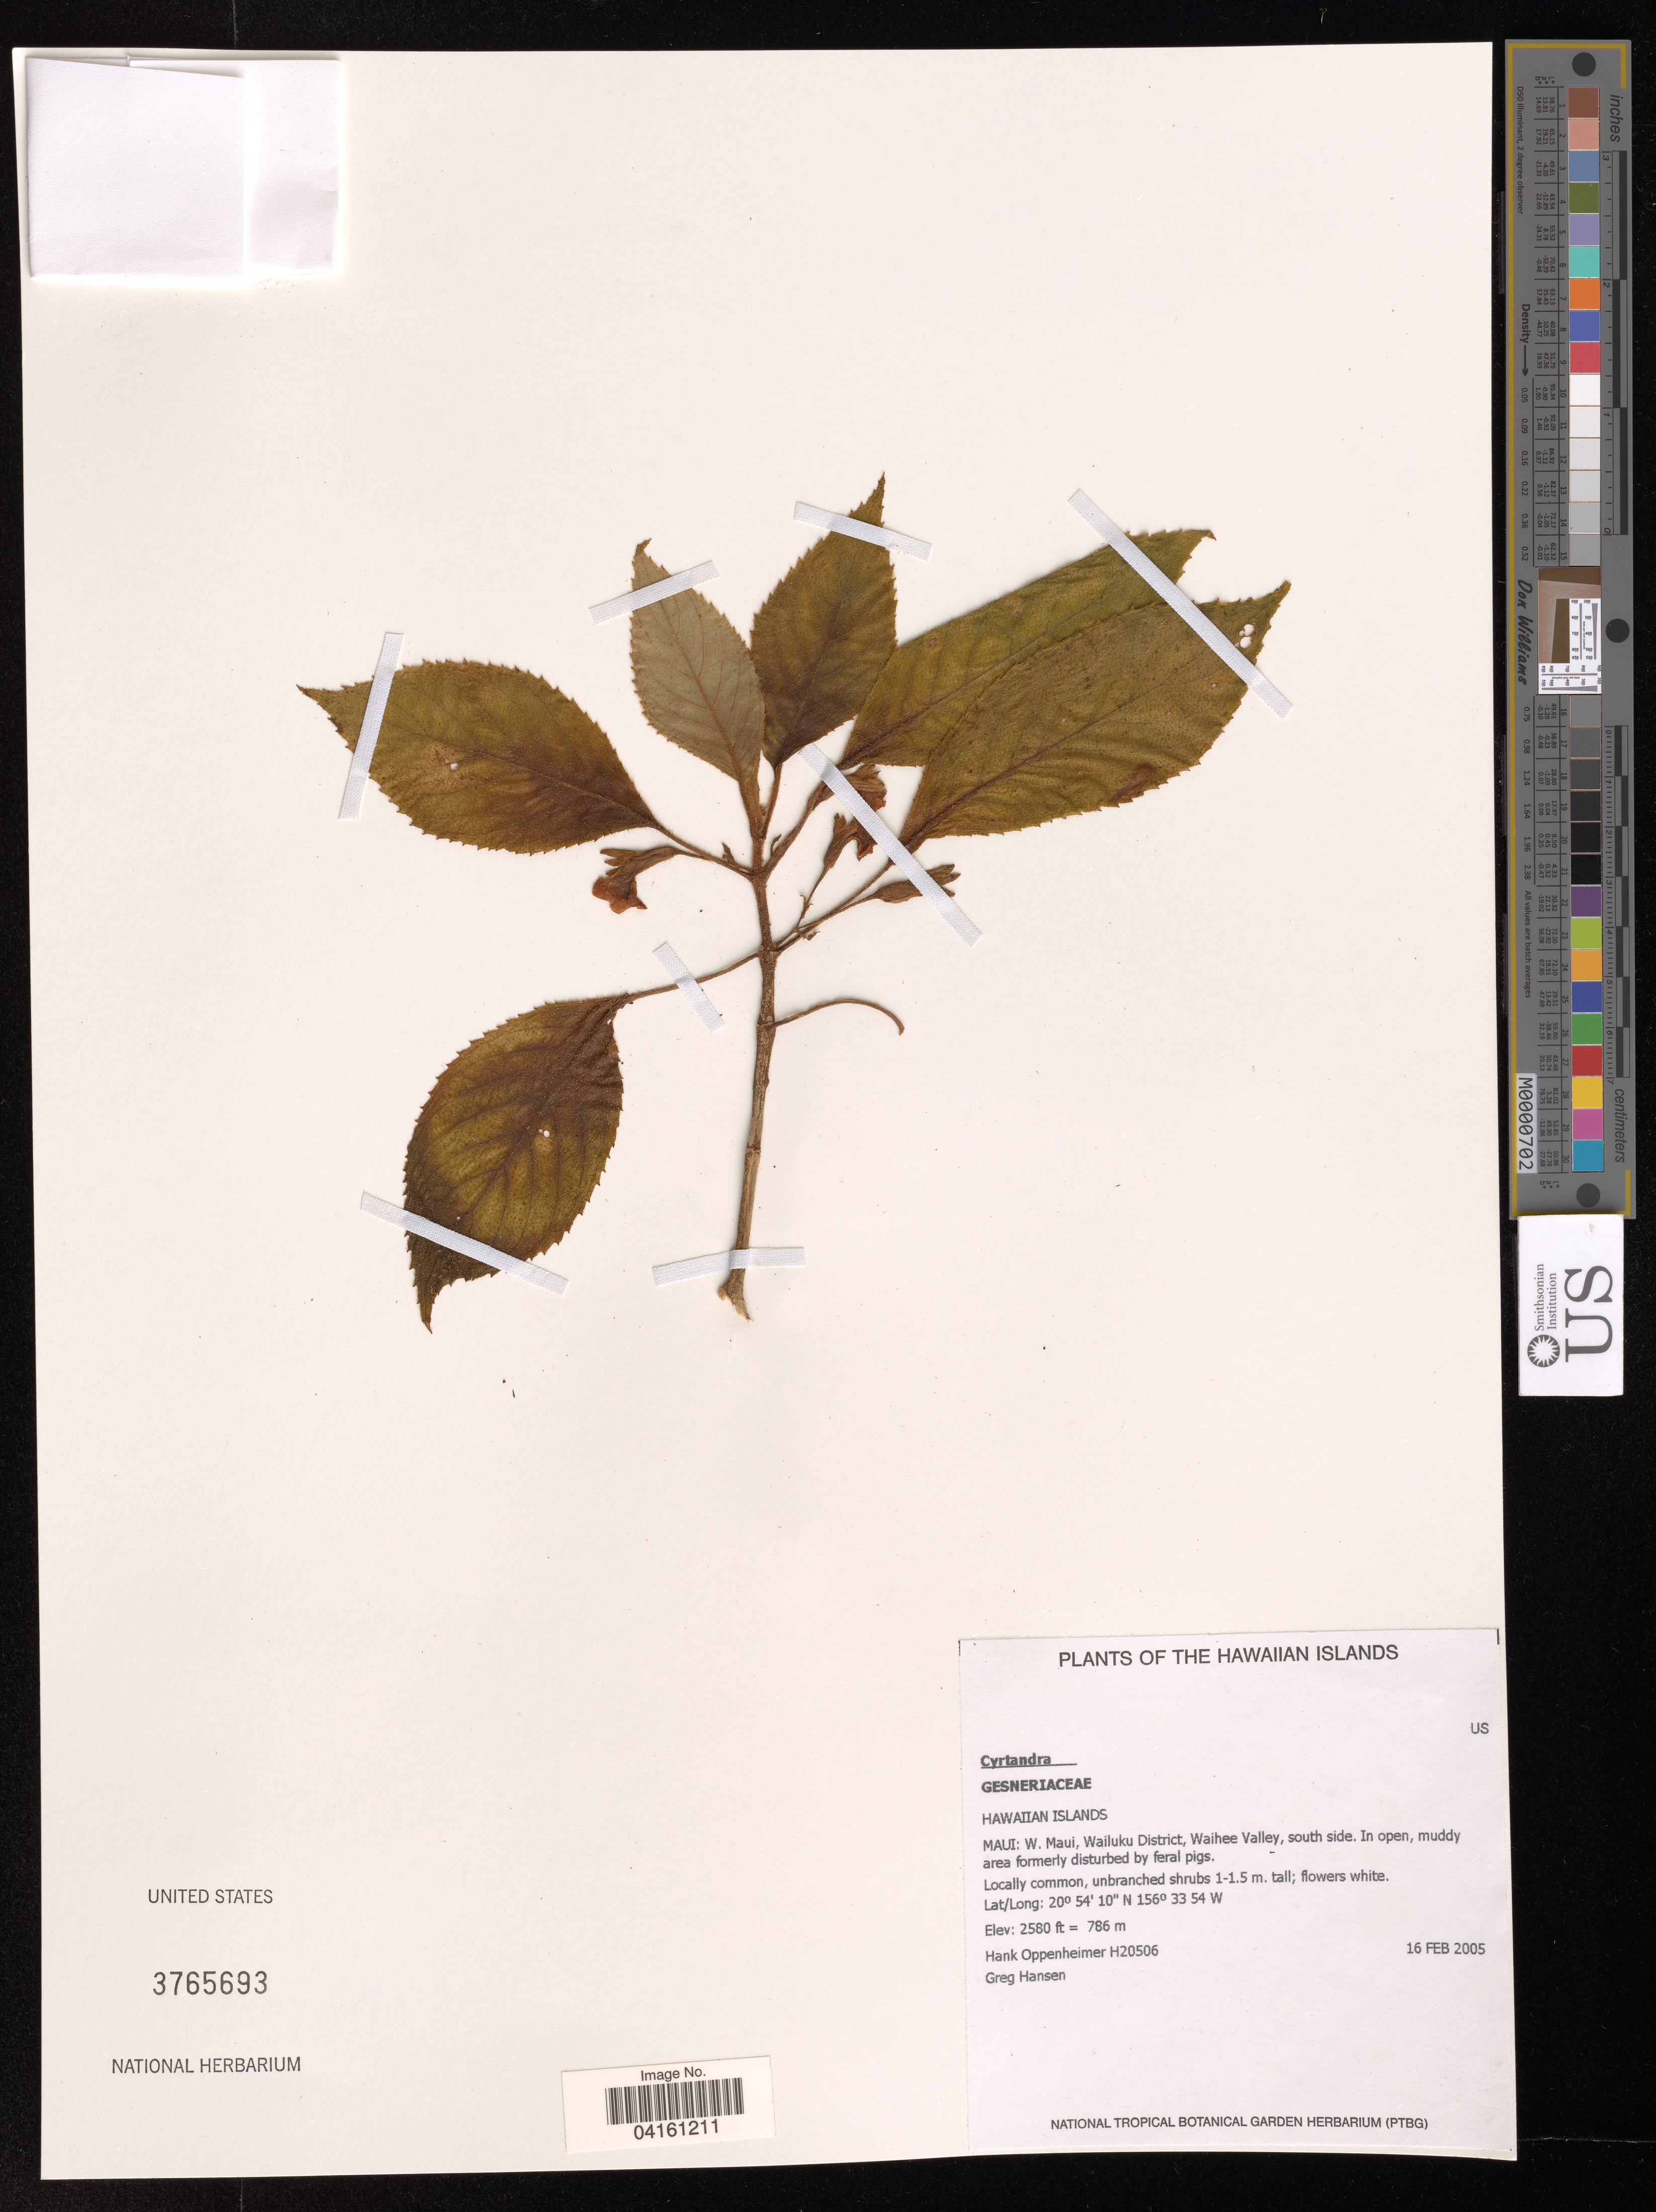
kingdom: Plantae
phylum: Tracheophyta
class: Magnoliopsida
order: Lamiales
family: Gesneriaceae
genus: Cyrtandra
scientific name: Cyrtandra kipahuluensis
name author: H. St. John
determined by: Brokaw, D. J., (WS), Washington State University (UNITED STATES)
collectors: H. Oppenheimer & G. Hansen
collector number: H20506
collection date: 2005-02-16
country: United States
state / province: Hawaii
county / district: Maui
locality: Hawaiian Islands. Maui: W. Maui, Wailuku District, Waihee Valley south side.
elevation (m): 786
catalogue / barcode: US 3765693